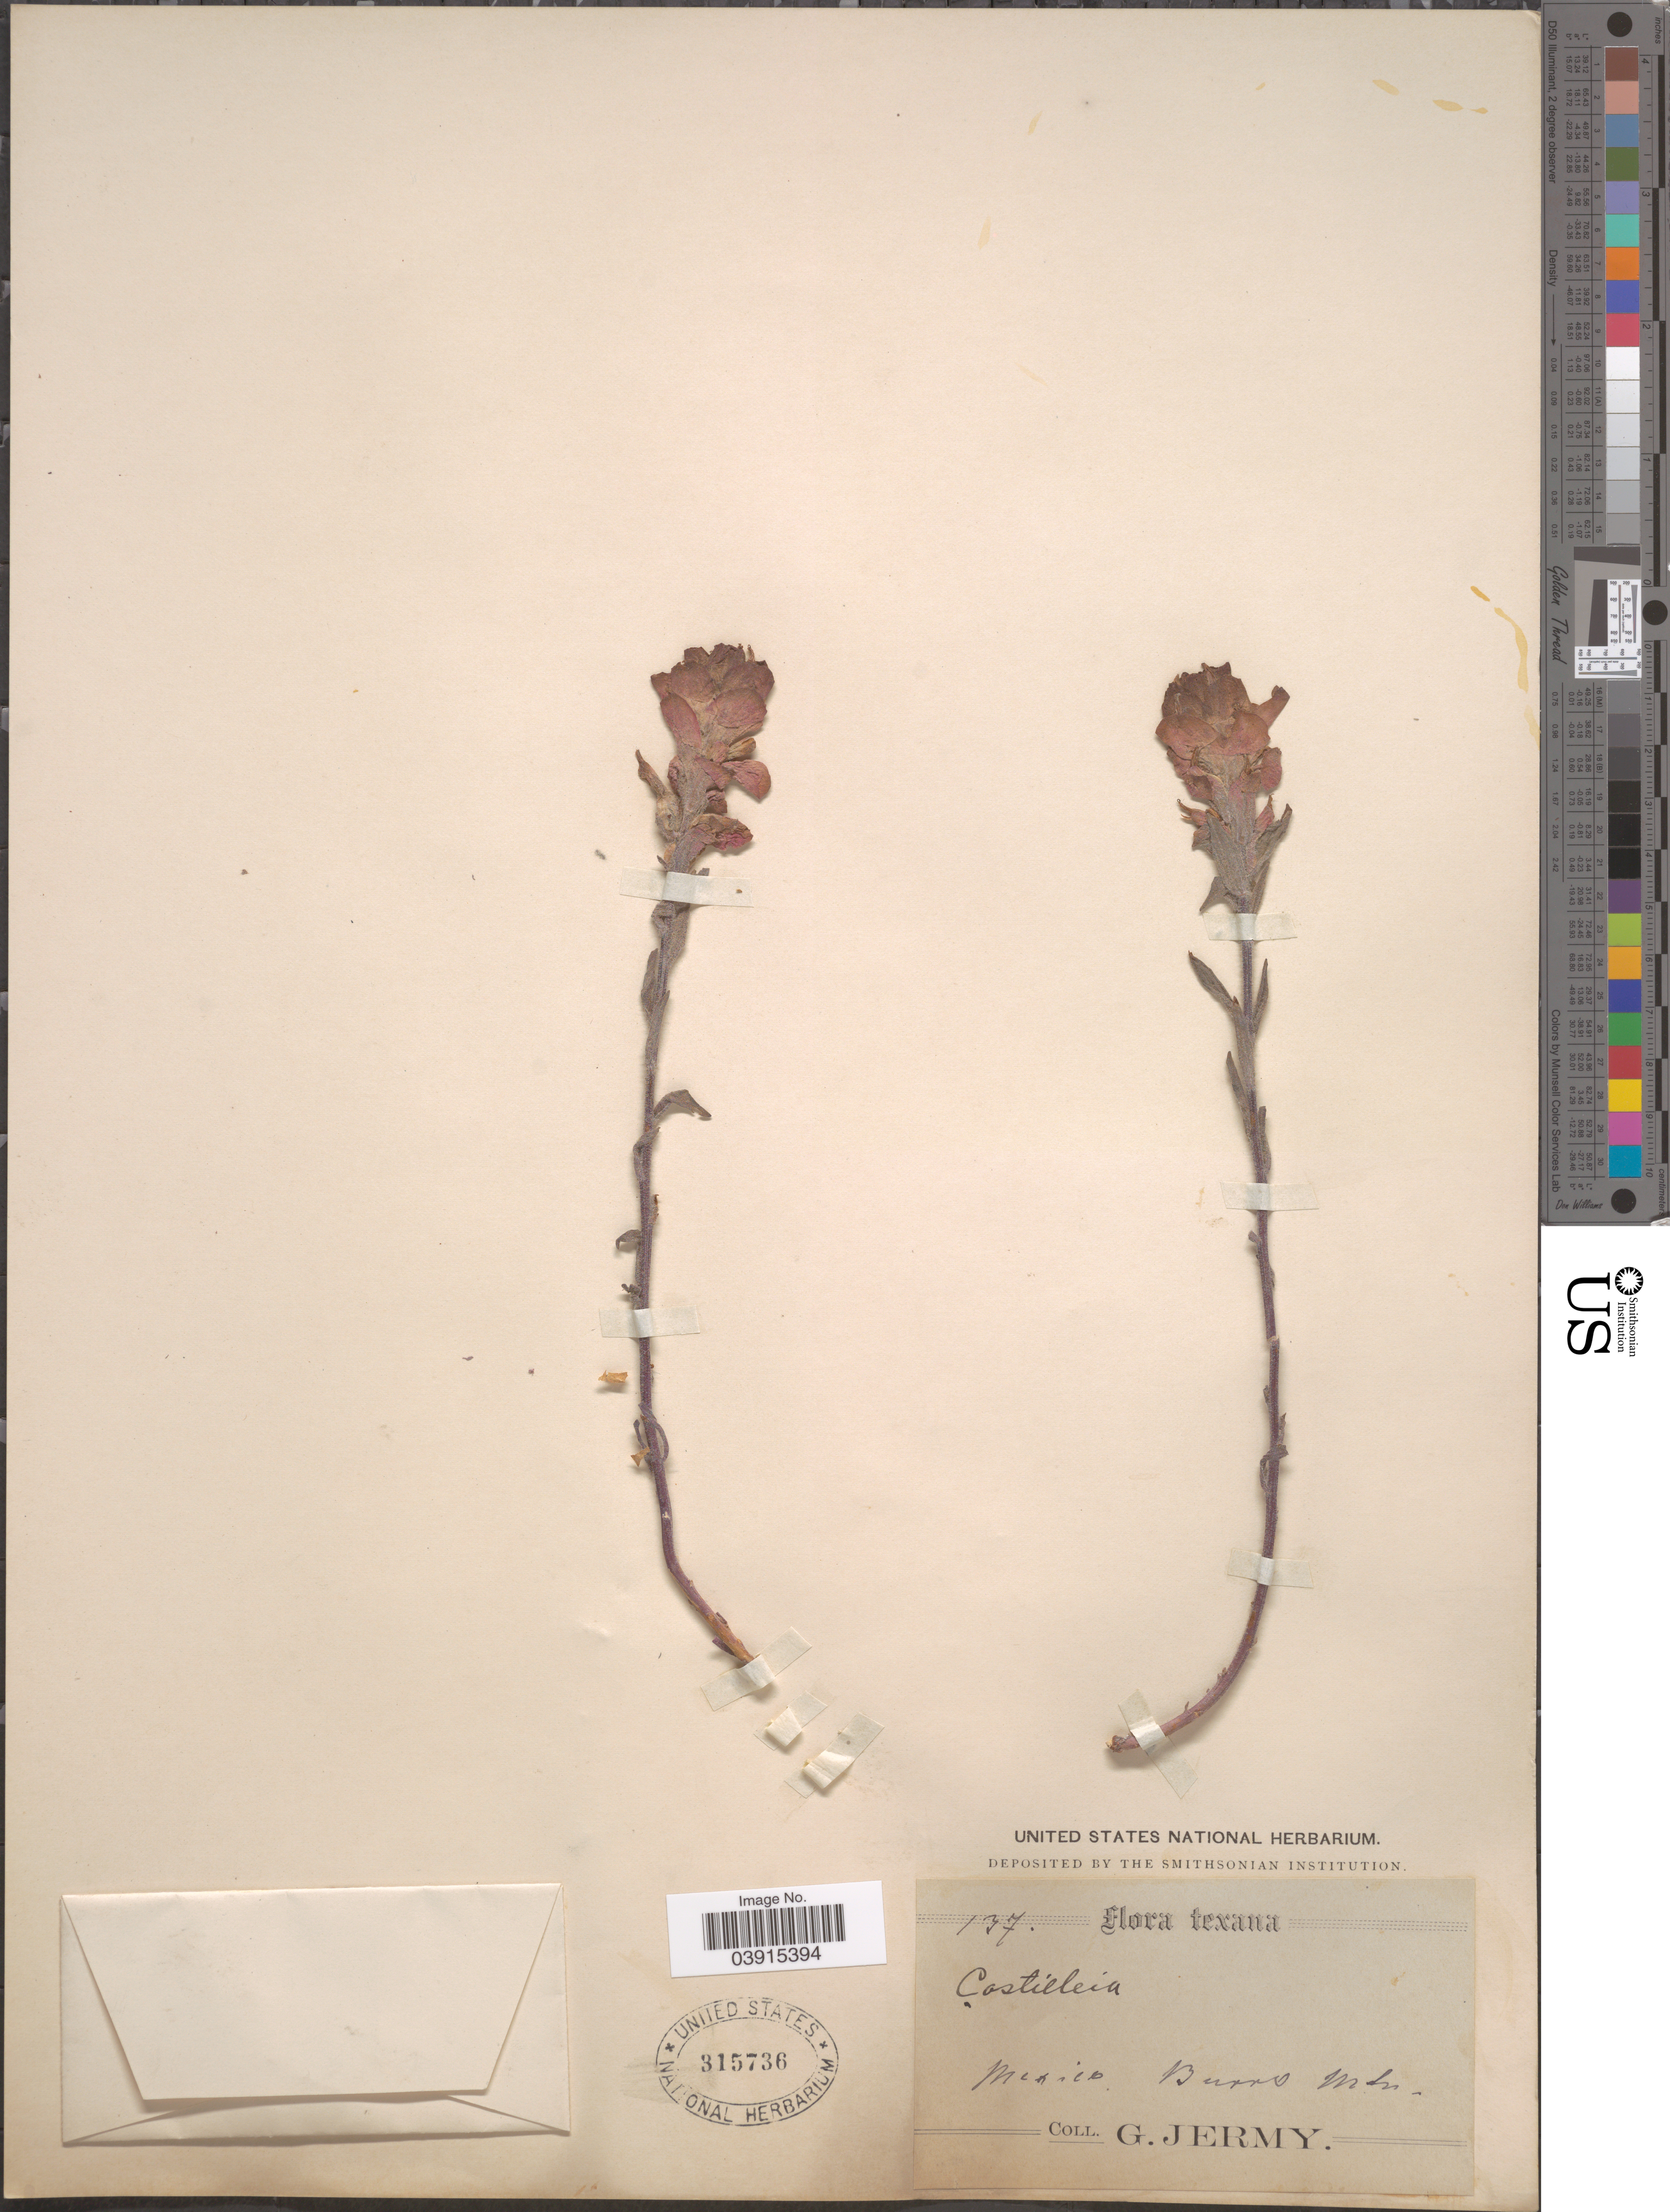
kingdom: Plantae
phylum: Tracheophyta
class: Magnoliopsida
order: Lamiales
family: Orobanchaceae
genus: Castilleja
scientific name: Castilleja nervata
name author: Eastw.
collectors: G. Jermy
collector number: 137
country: Mexico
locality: Burro Mtn.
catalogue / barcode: US 315736